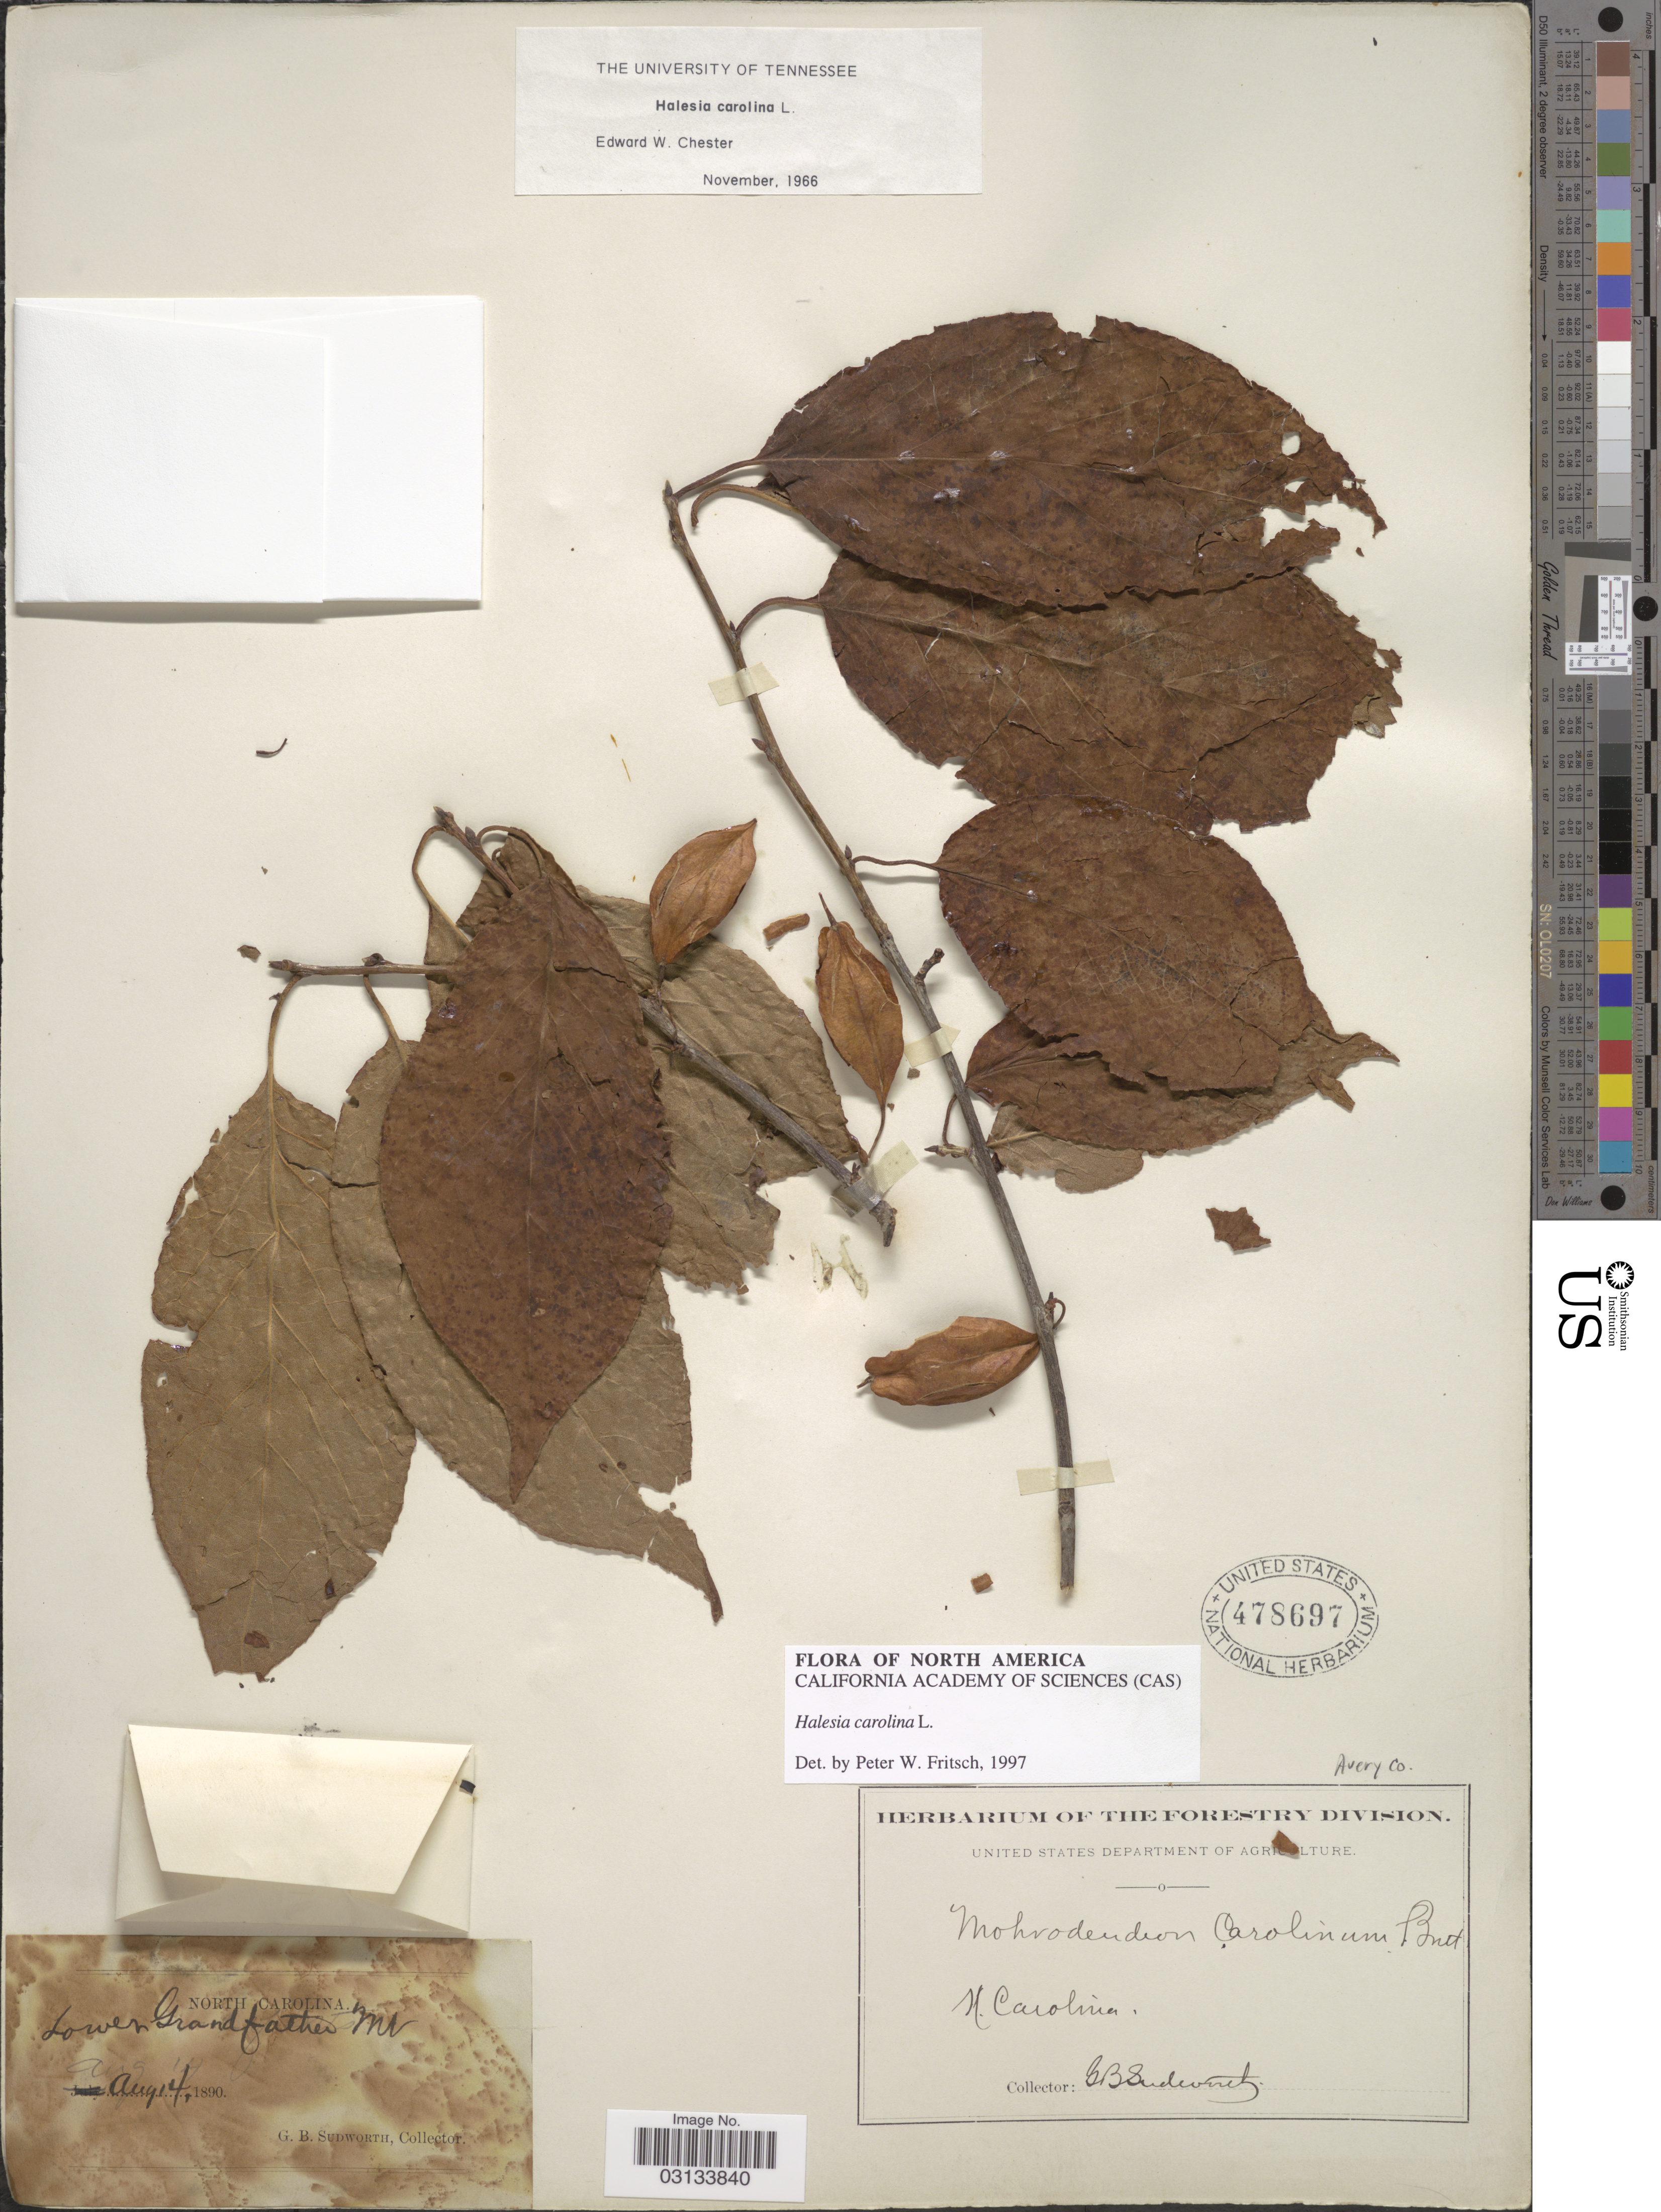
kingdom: Plantae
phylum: Tracheophyta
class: Magnoliopsida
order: Ericales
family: Styracaceae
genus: Halesia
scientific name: Halesia carolina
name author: L.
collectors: G. B. Sudworth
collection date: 1890-08-14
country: United States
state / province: North Carolina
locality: Avery Co.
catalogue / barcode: US 478697